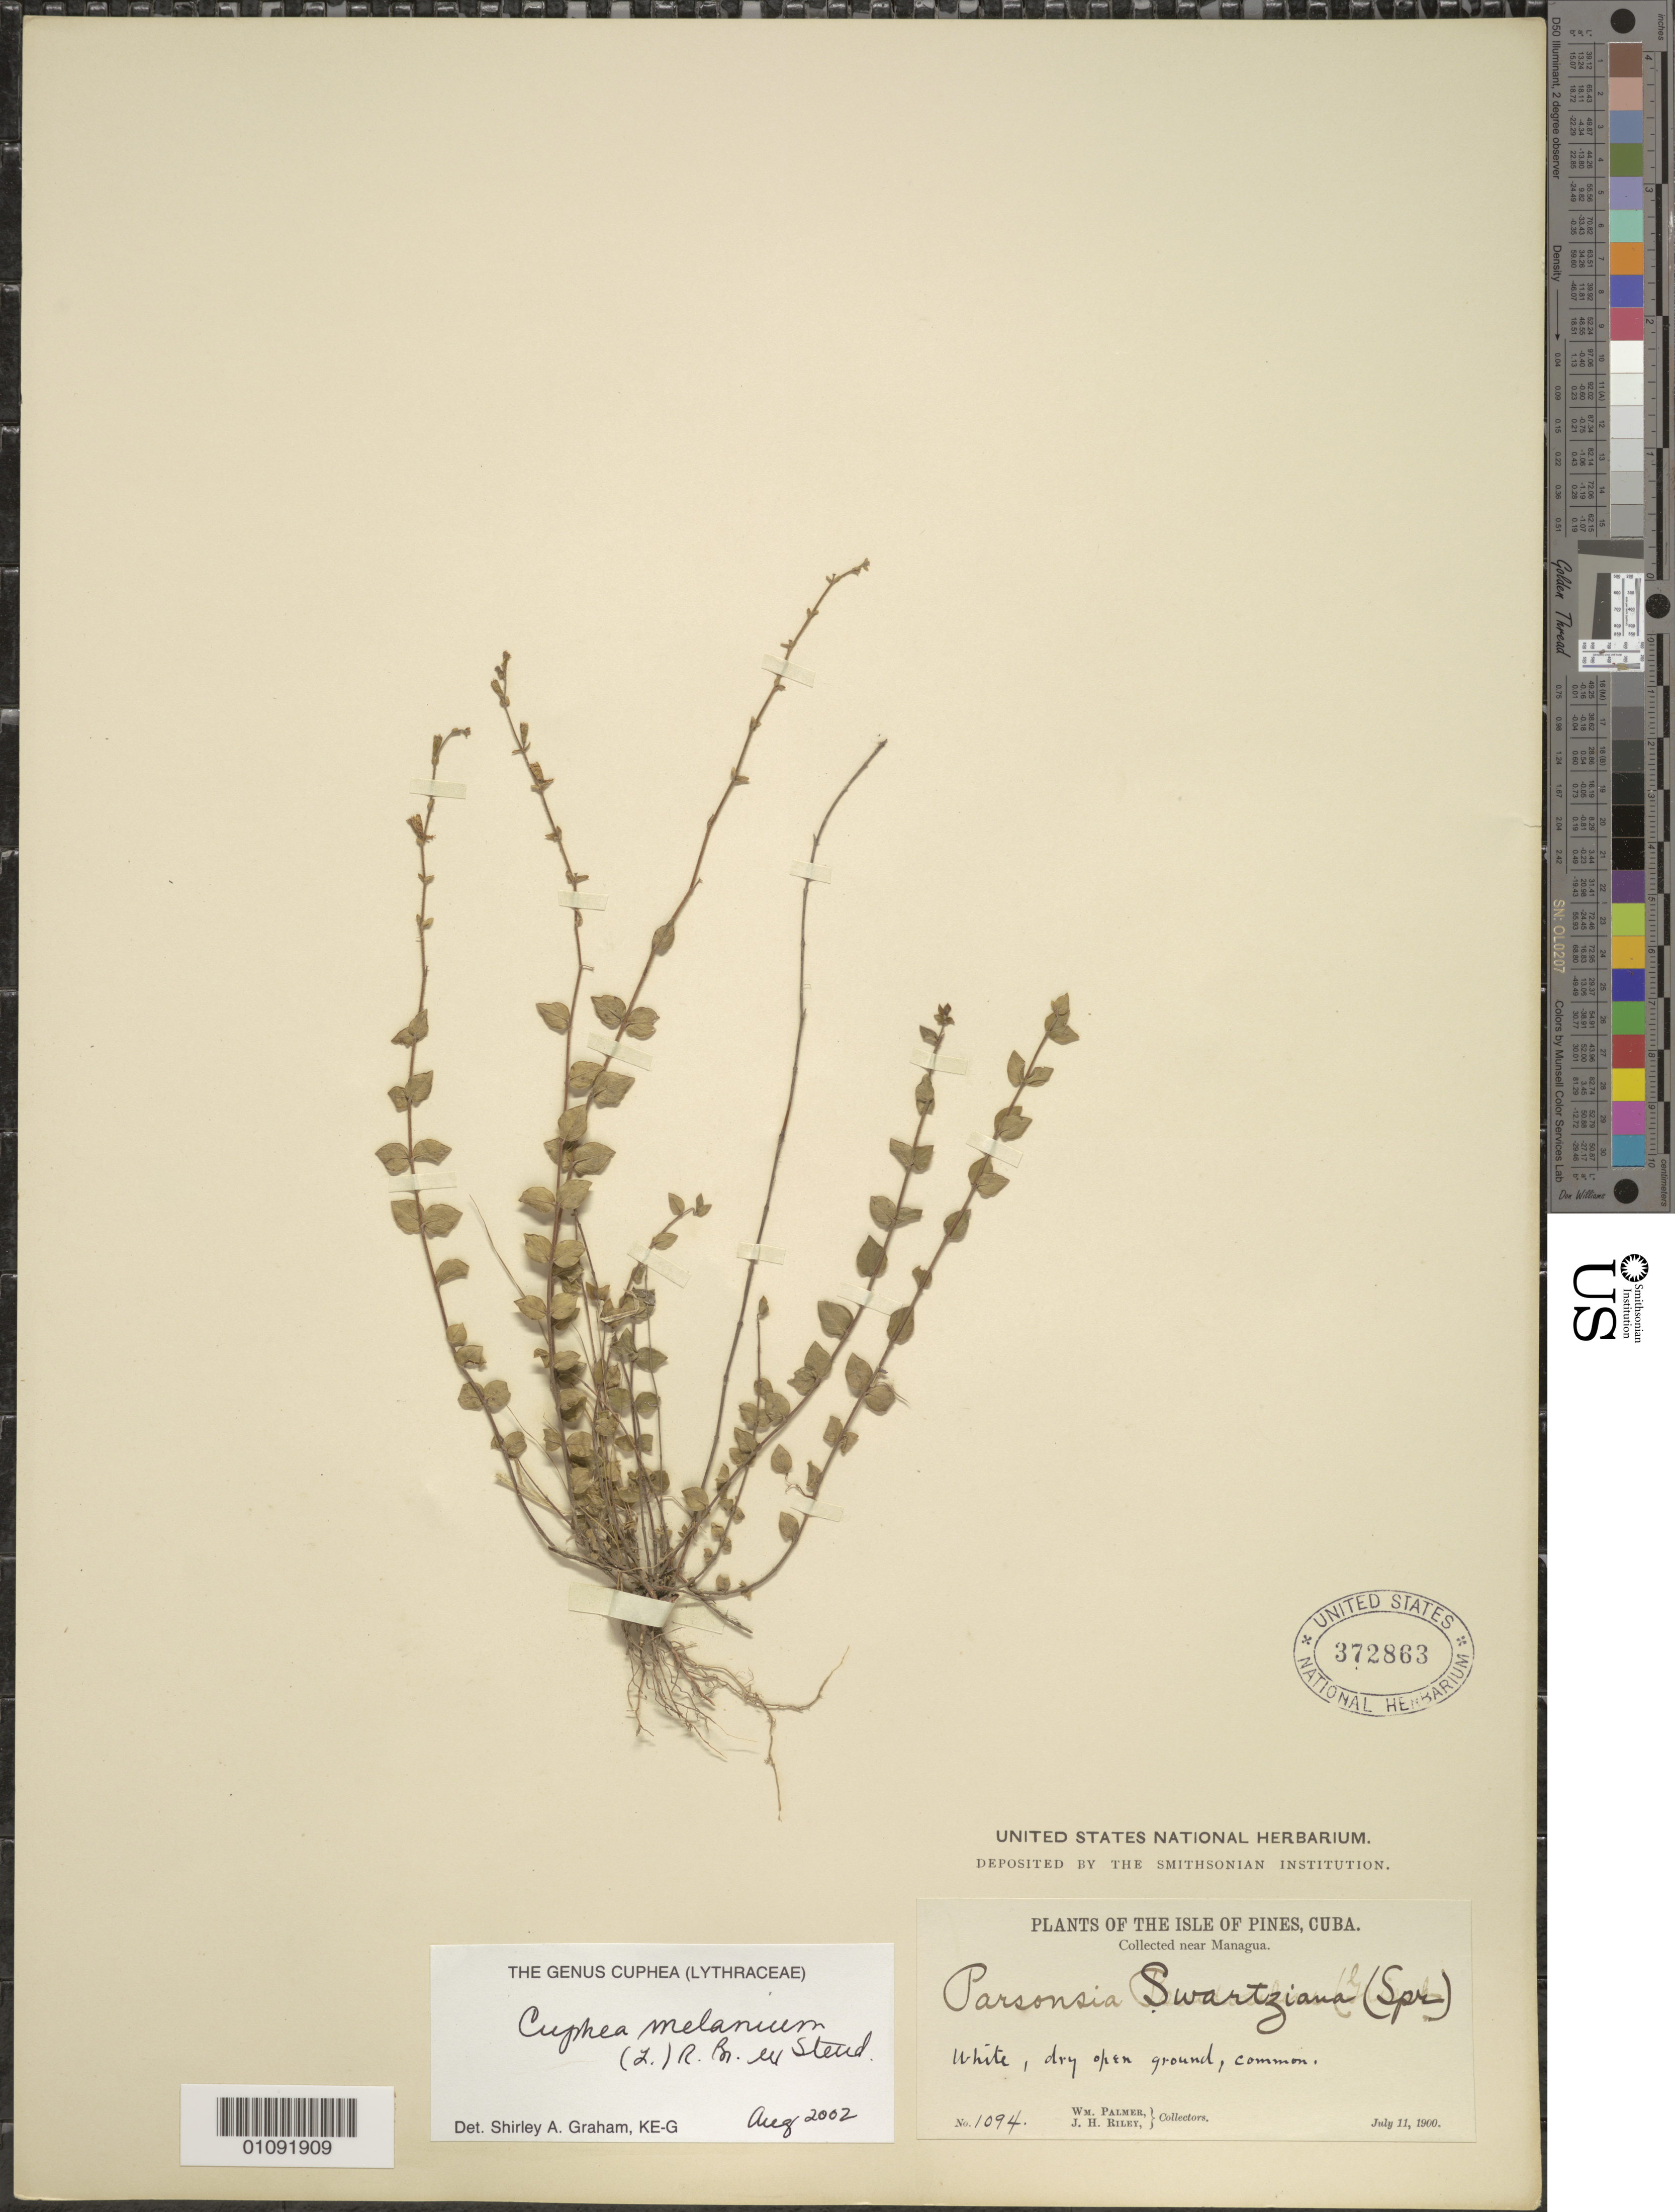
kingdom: Plantae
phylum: Tracheophyta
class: Magnoliopsida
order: Myrtales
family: Lythraceae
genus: Cuphea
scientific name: Cuphea melanium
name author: (L.) Cramer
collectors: W. Palmer & J. H. Riley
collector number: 1094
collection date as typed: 11 Jul 1900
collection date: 1900-07-11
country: Cuba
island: Cuba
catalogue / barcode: US 372863